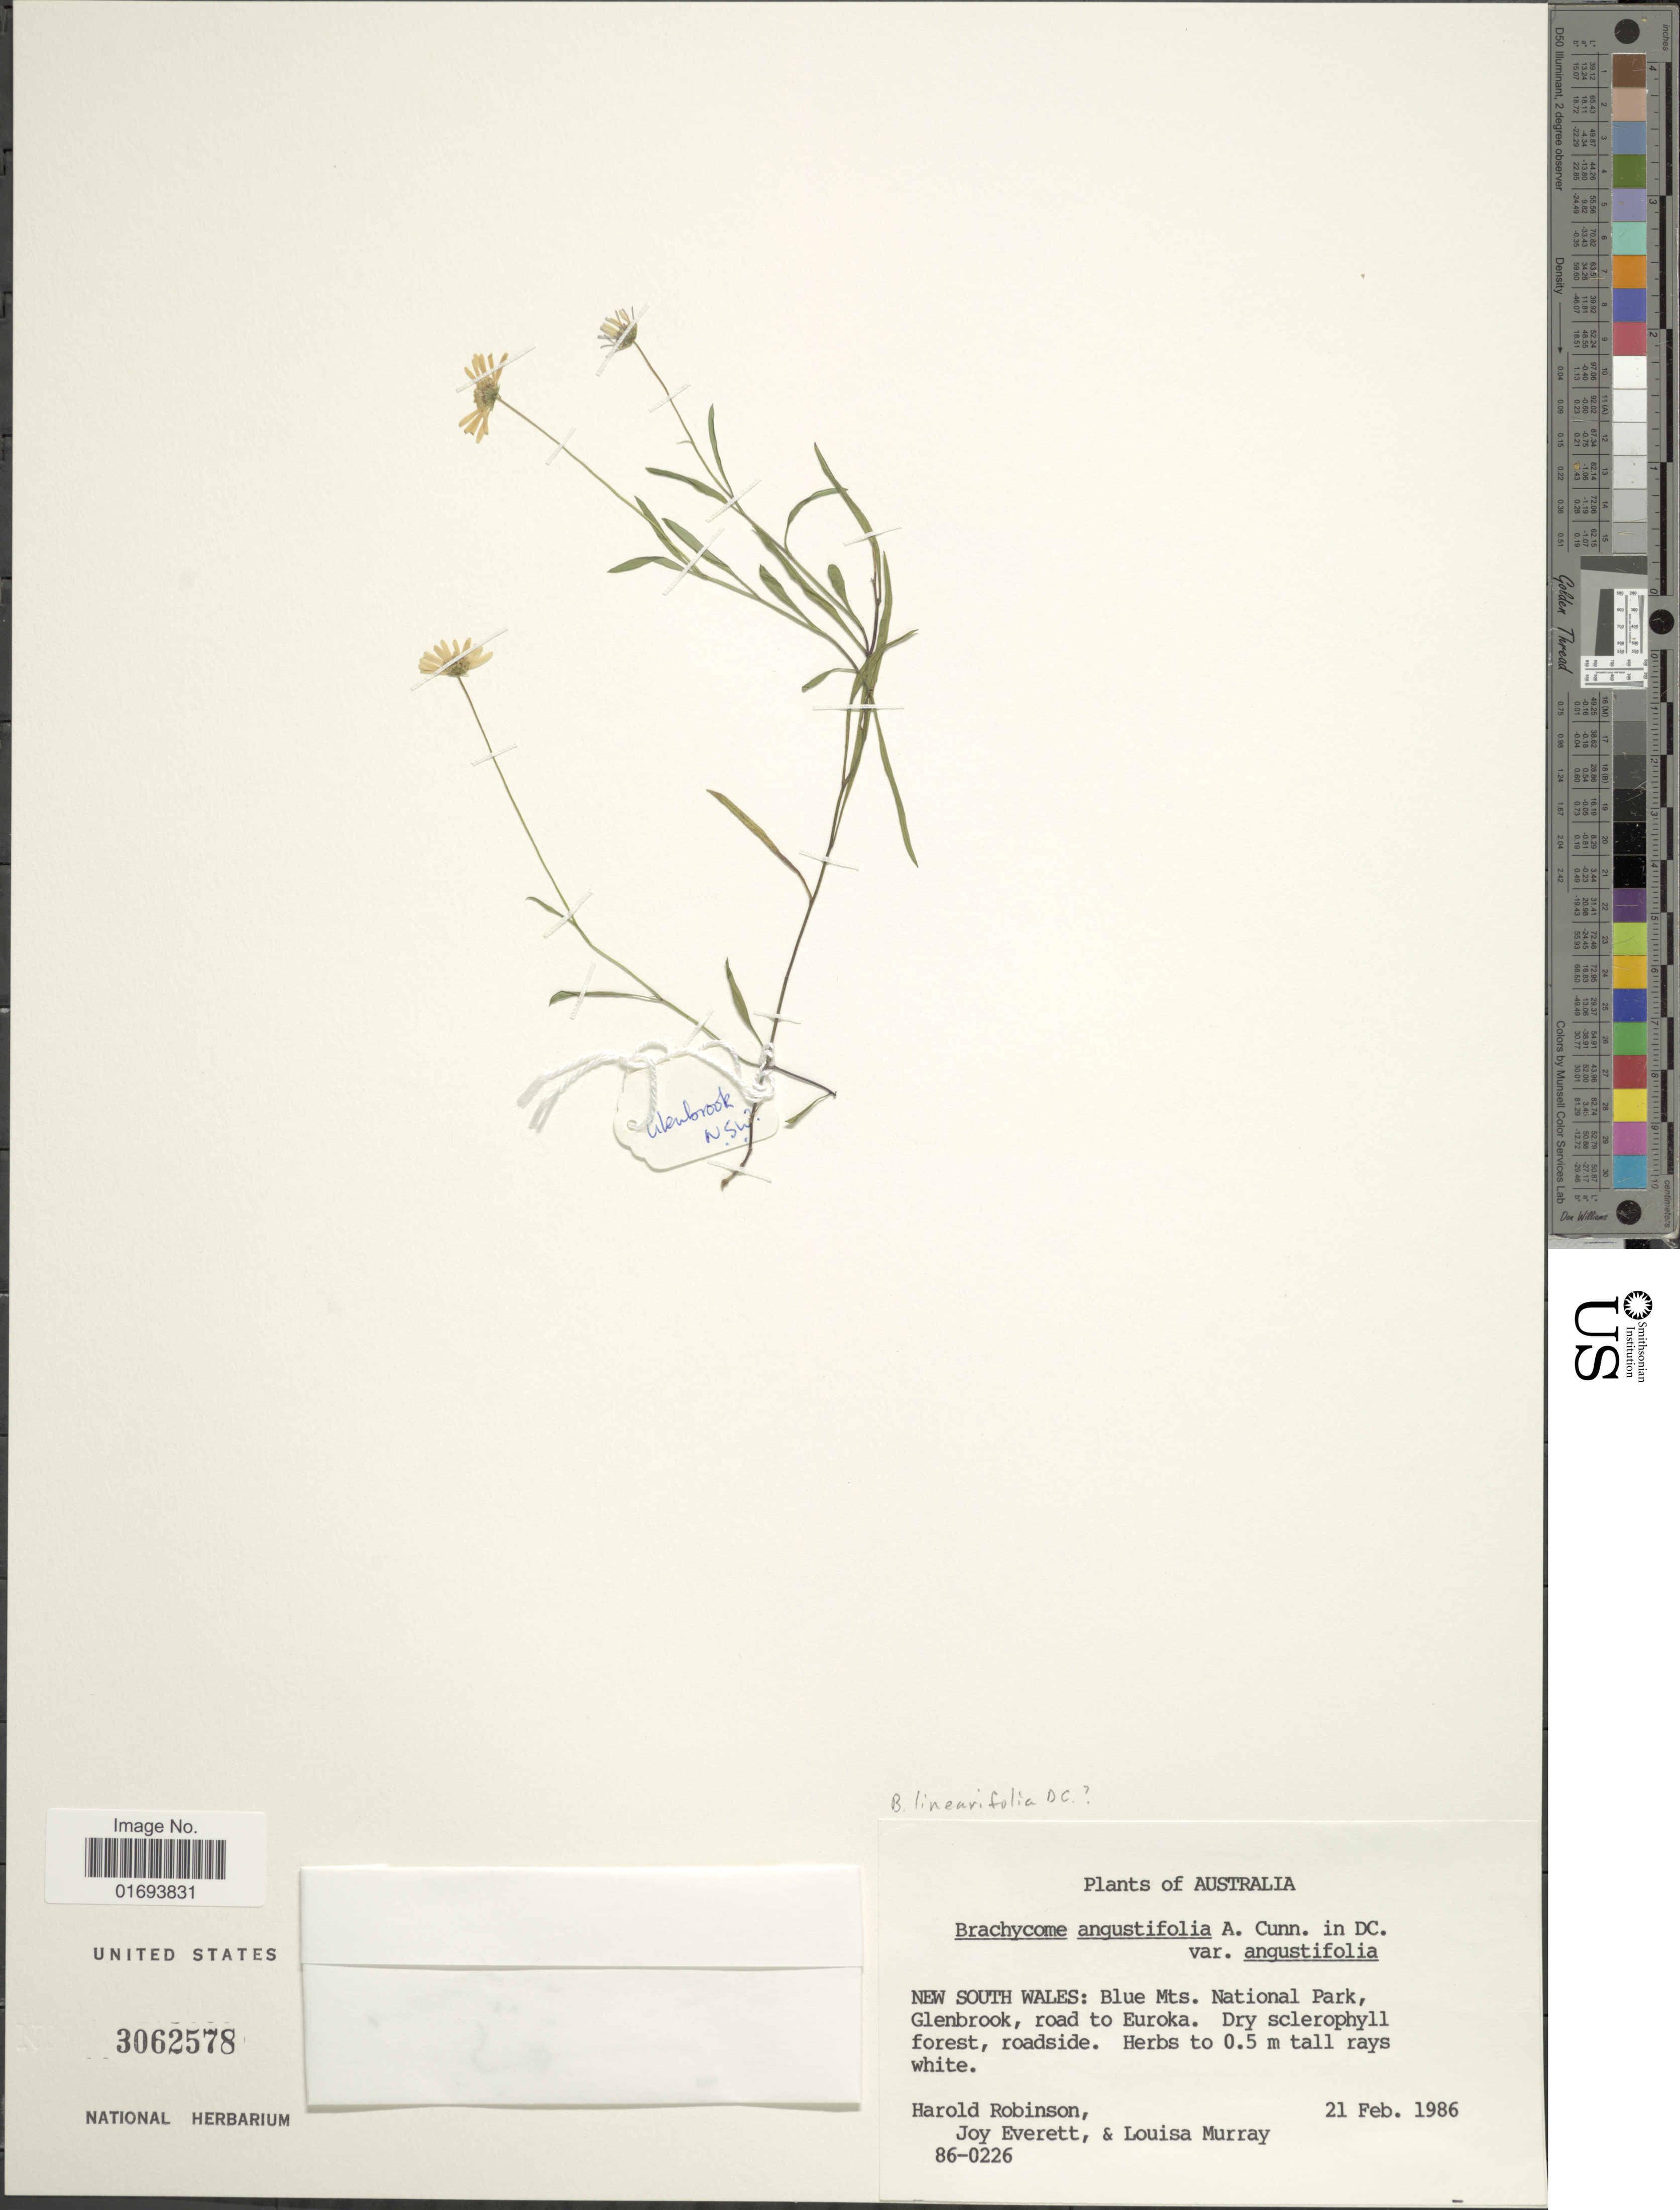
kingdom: Plantae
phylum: Tracheophyta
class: Magnoliopsida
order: Asterales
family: Asteraceae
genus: Brachyscome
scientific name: Brachyscome angustifolia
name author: A. Cunn. & DC.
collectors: H. Robinson, J. Everett & L. T. Murray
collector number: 86-0226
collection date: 1986-02-21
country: Australia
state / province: New South Wales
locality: Australia. New South Wales: Blue Mts. National Park, Glenbrook, road to Euroka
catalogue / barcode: US 3062578